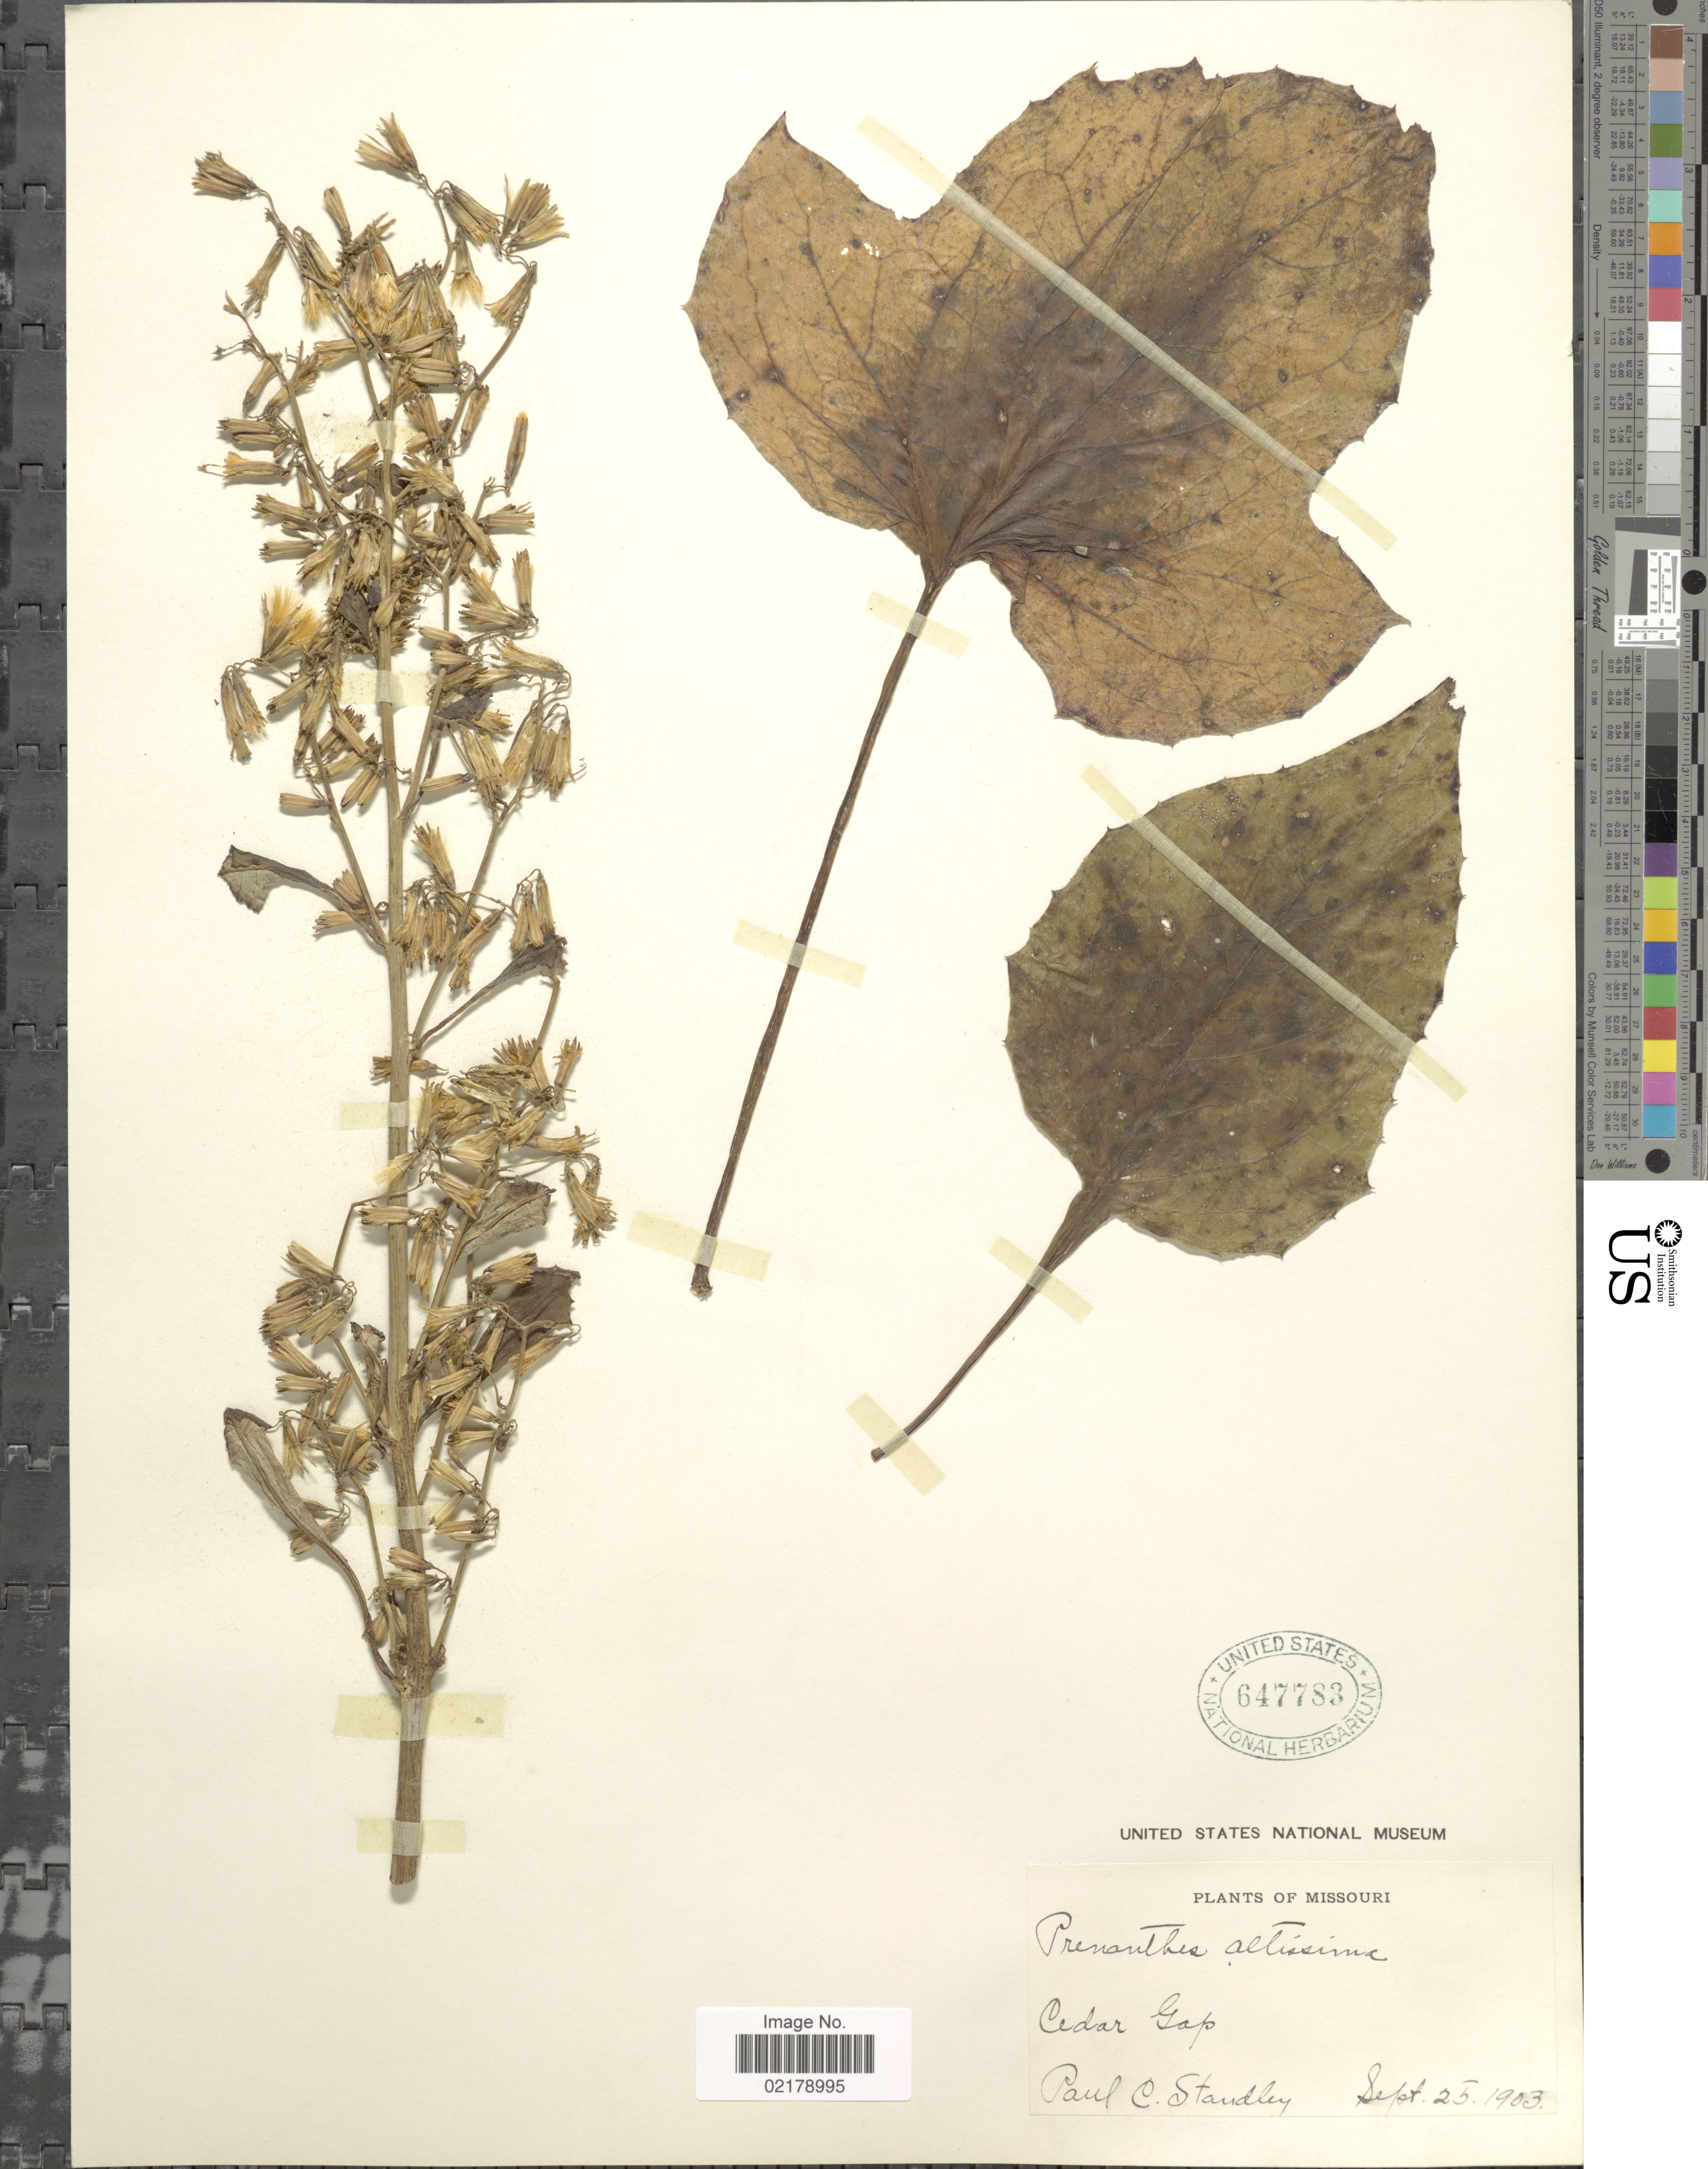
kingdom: Plantae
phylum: Tracheophyta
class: Magnoliopsida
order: Asterales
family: Asteraceae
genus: Nabalus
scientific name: Nabalus altissimus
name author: (L.) Hook.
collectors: P. C. Standley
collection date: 1903-09-25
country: United States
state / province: Missouri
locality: Cedar Gap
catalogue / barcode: US 647783